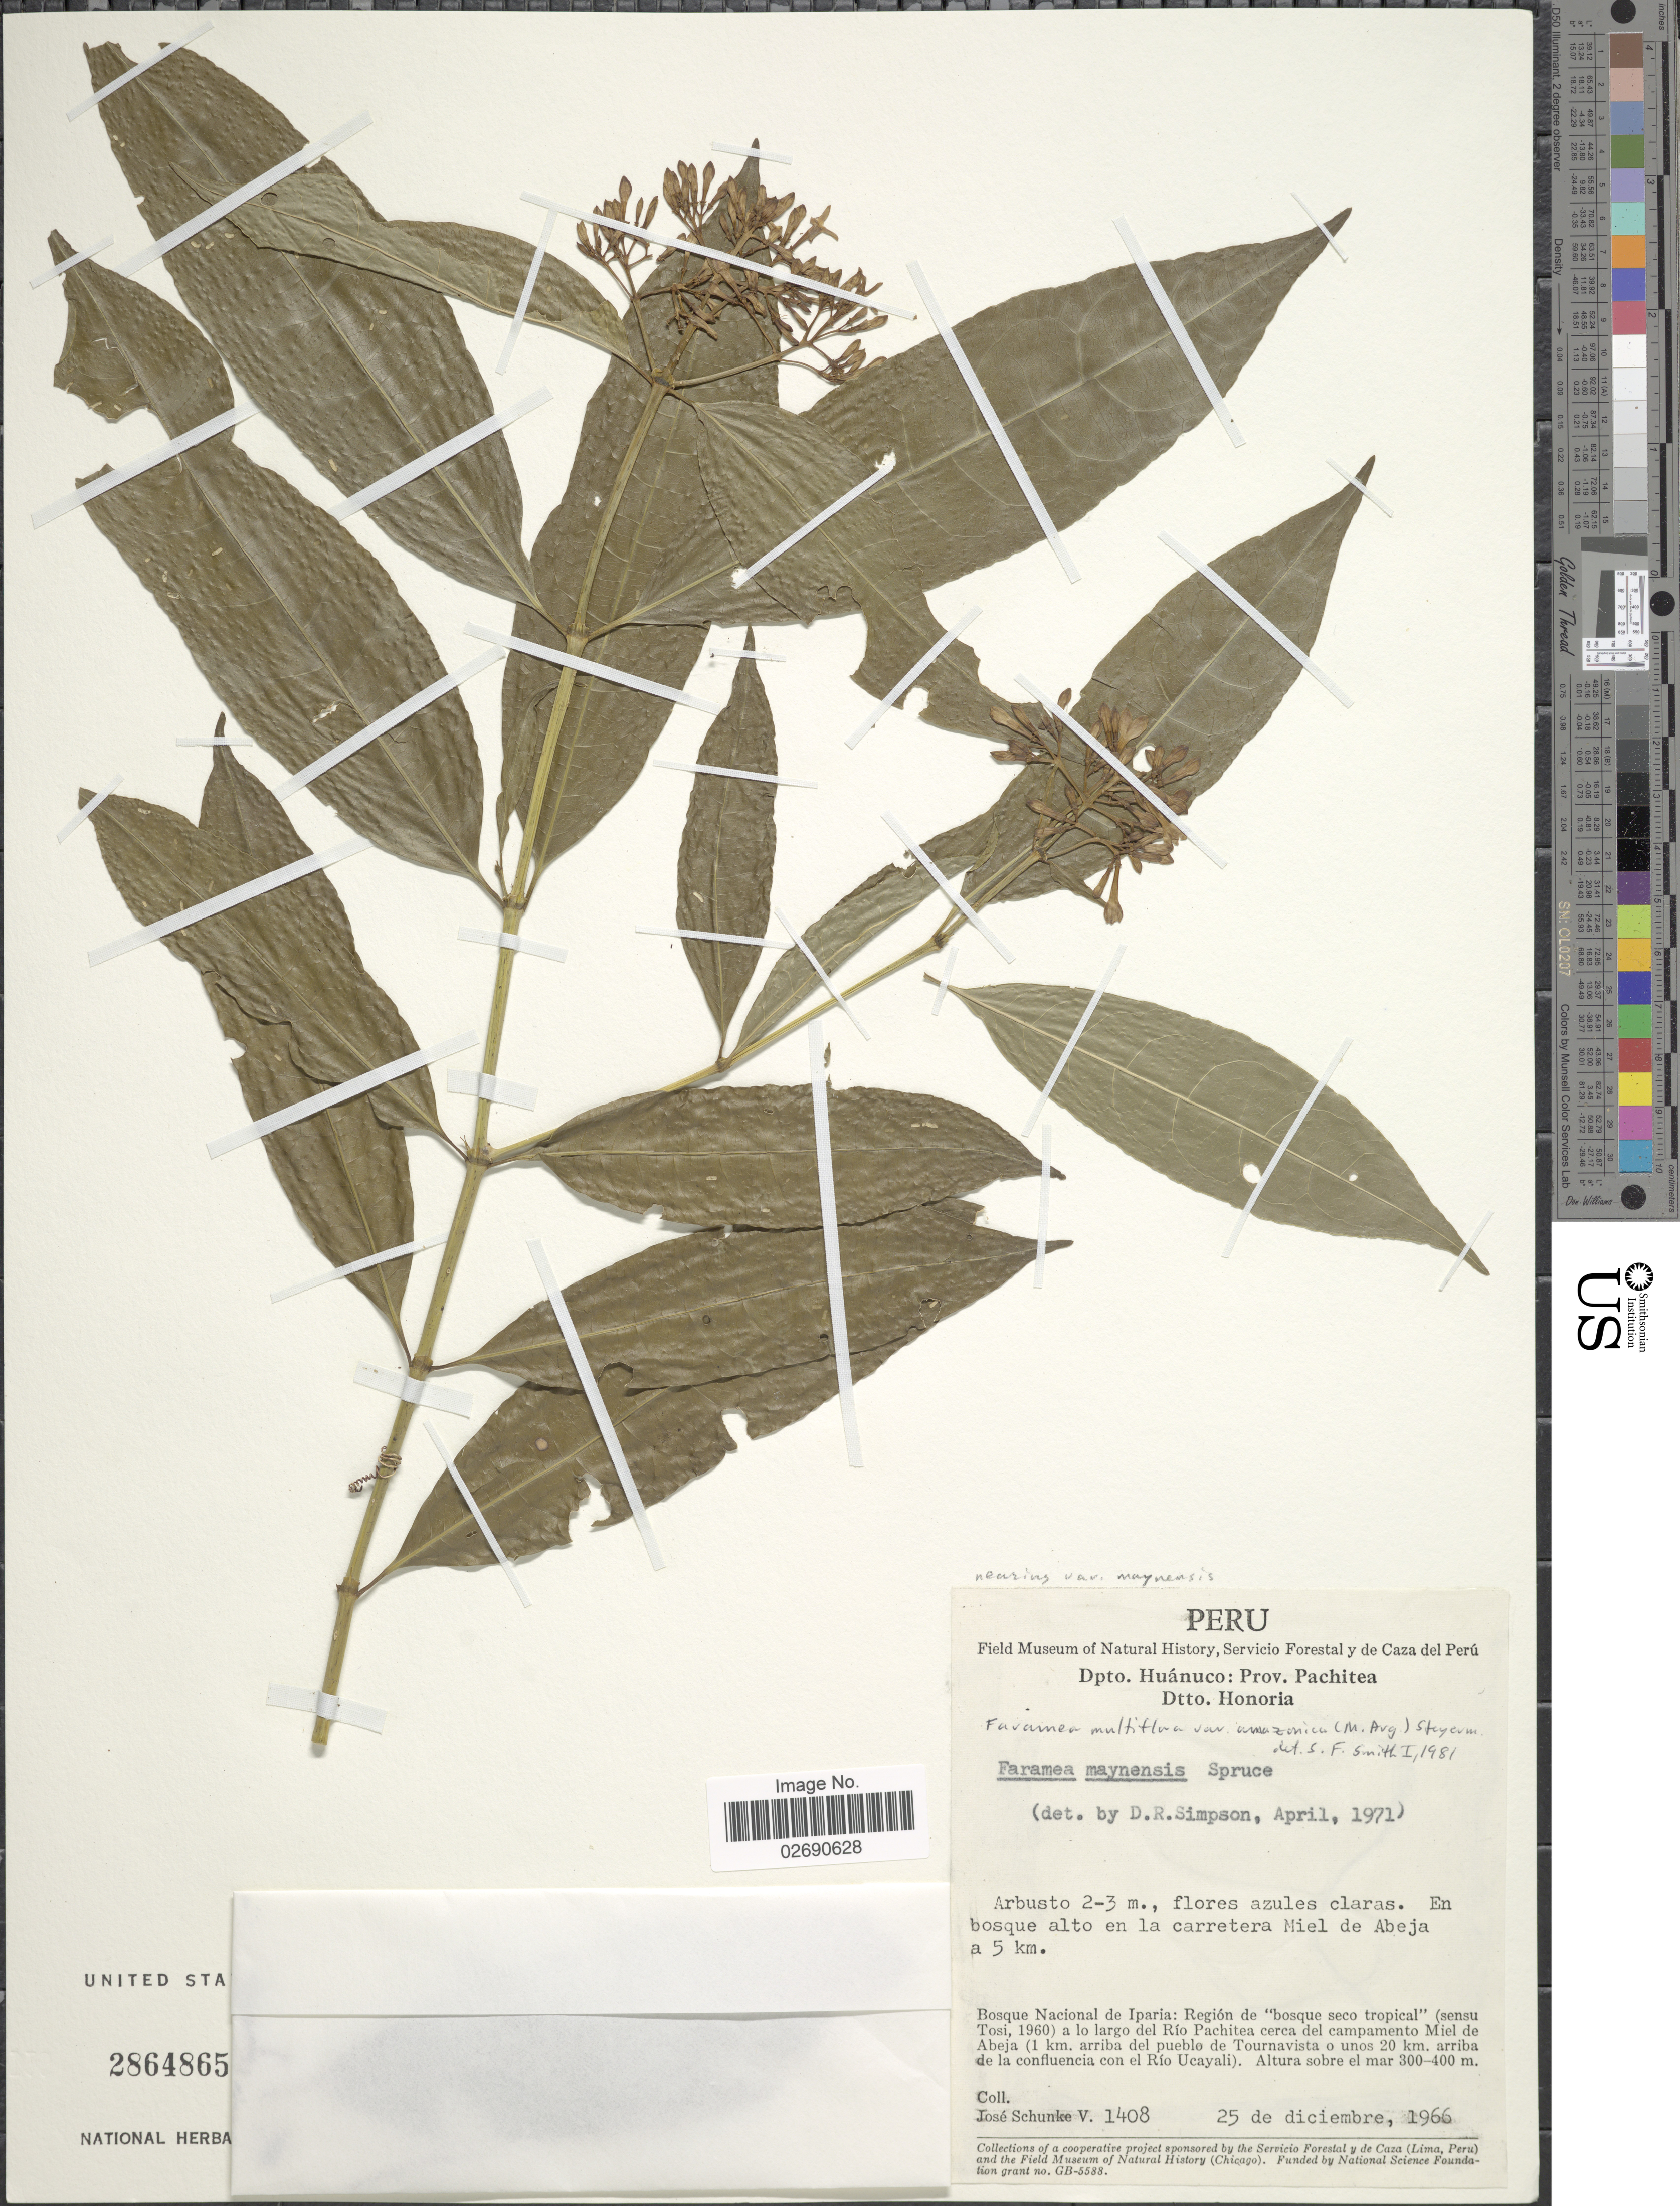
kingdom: Plantae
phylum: Tracheophyta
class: Magnoliopsida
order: Gentianales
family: Rubiaceae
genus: Faramea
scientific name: Faramea multiflora var. amazonica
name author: (Müll. Arg.) Steyerm.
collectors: J. Schunke Vigo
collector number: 1408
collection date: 1966-12-25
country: Peru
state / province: Huánuco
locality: Dpto. Huánuco: Prov. Pachitea Dtto Honoria, En bosque alto en la carretera Miel de Abeja a 5 km, Bosque Nacional de Iparia: Región de 'bosque seco tropical' (sensu Tosi, 1960) a lo largo del Río Pachitea cerca del campamento Miel de Abeja (1 km arriba del pueblo de Tournavista o unos 20 km arriba de la confluencia con el Río Ucayali)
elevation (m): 300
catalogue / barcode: US 2864865